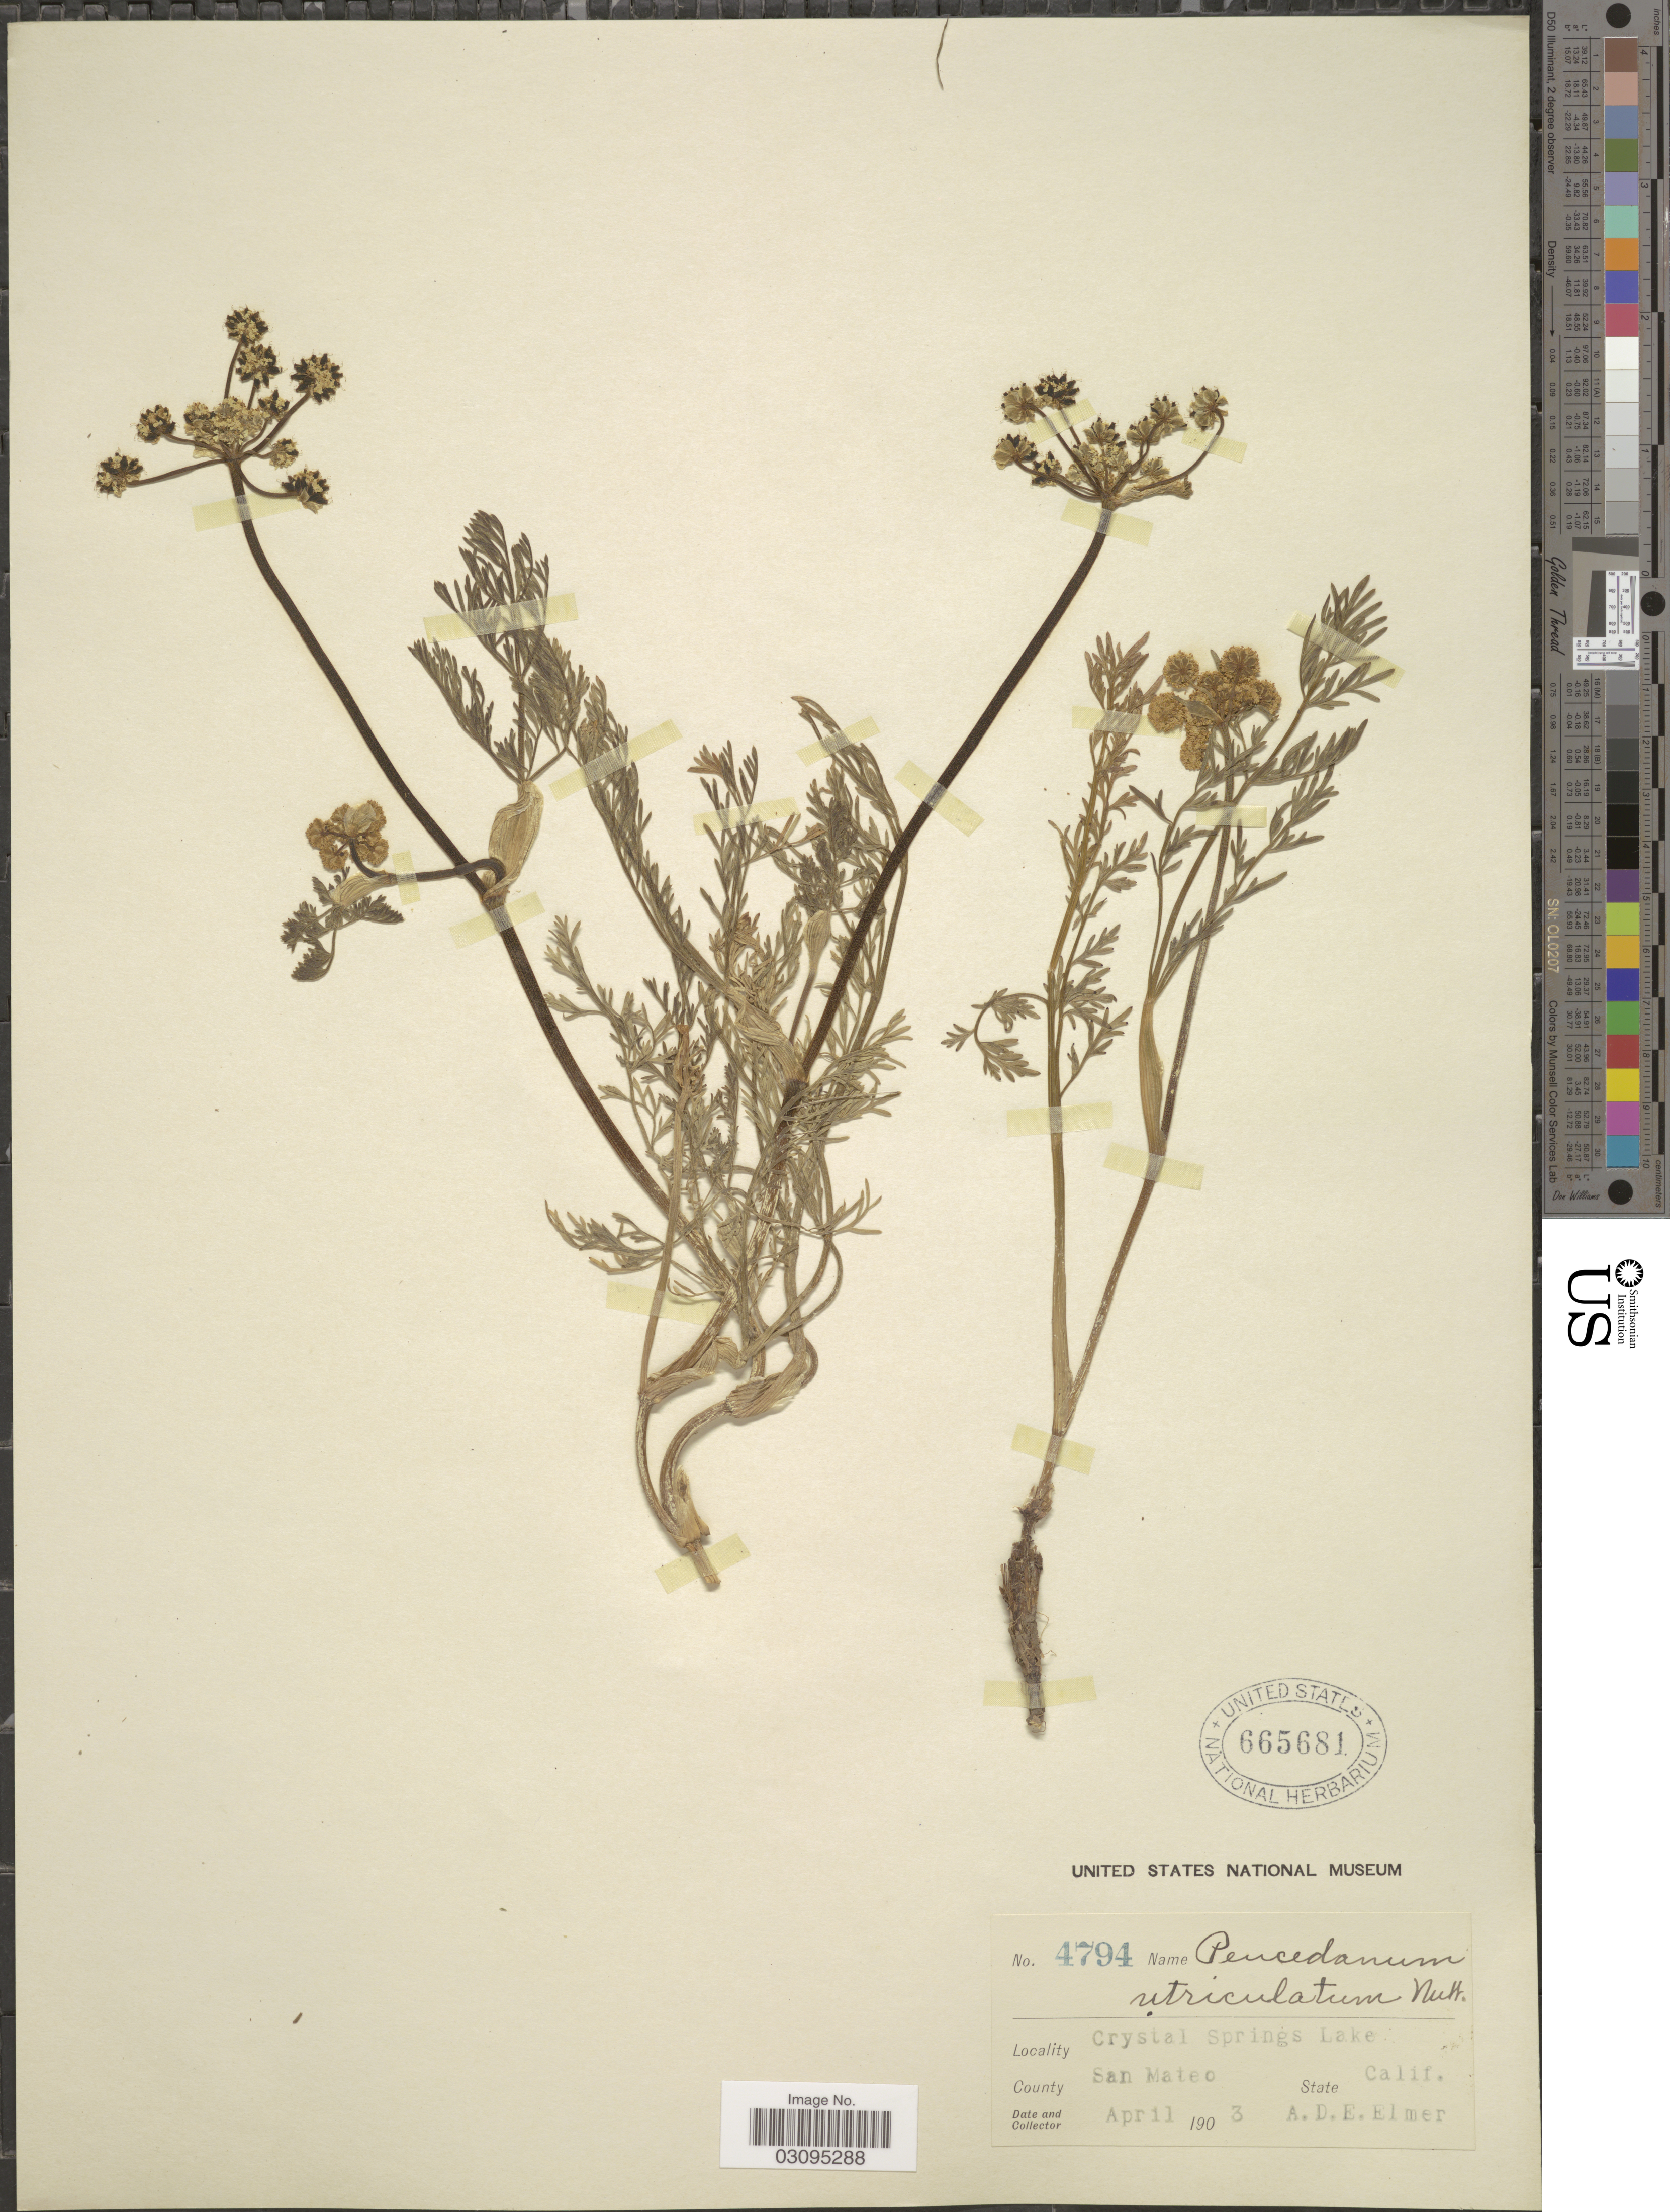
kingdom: Plantae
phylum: Tracheophyta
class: Magnoliopsida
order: Apiales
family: Apiaceae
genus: Lomatium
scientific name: Lomatium utriculatum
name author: (Nutt. ex Torr. & A. Gray) J.M. Coult. & Rose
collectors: A. D. E. Elmer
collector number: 4794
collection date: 1903-04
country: United States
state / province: California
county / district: San Mateo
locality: Crystal Springs Lake, County San Mateo.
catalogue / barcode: US 665681